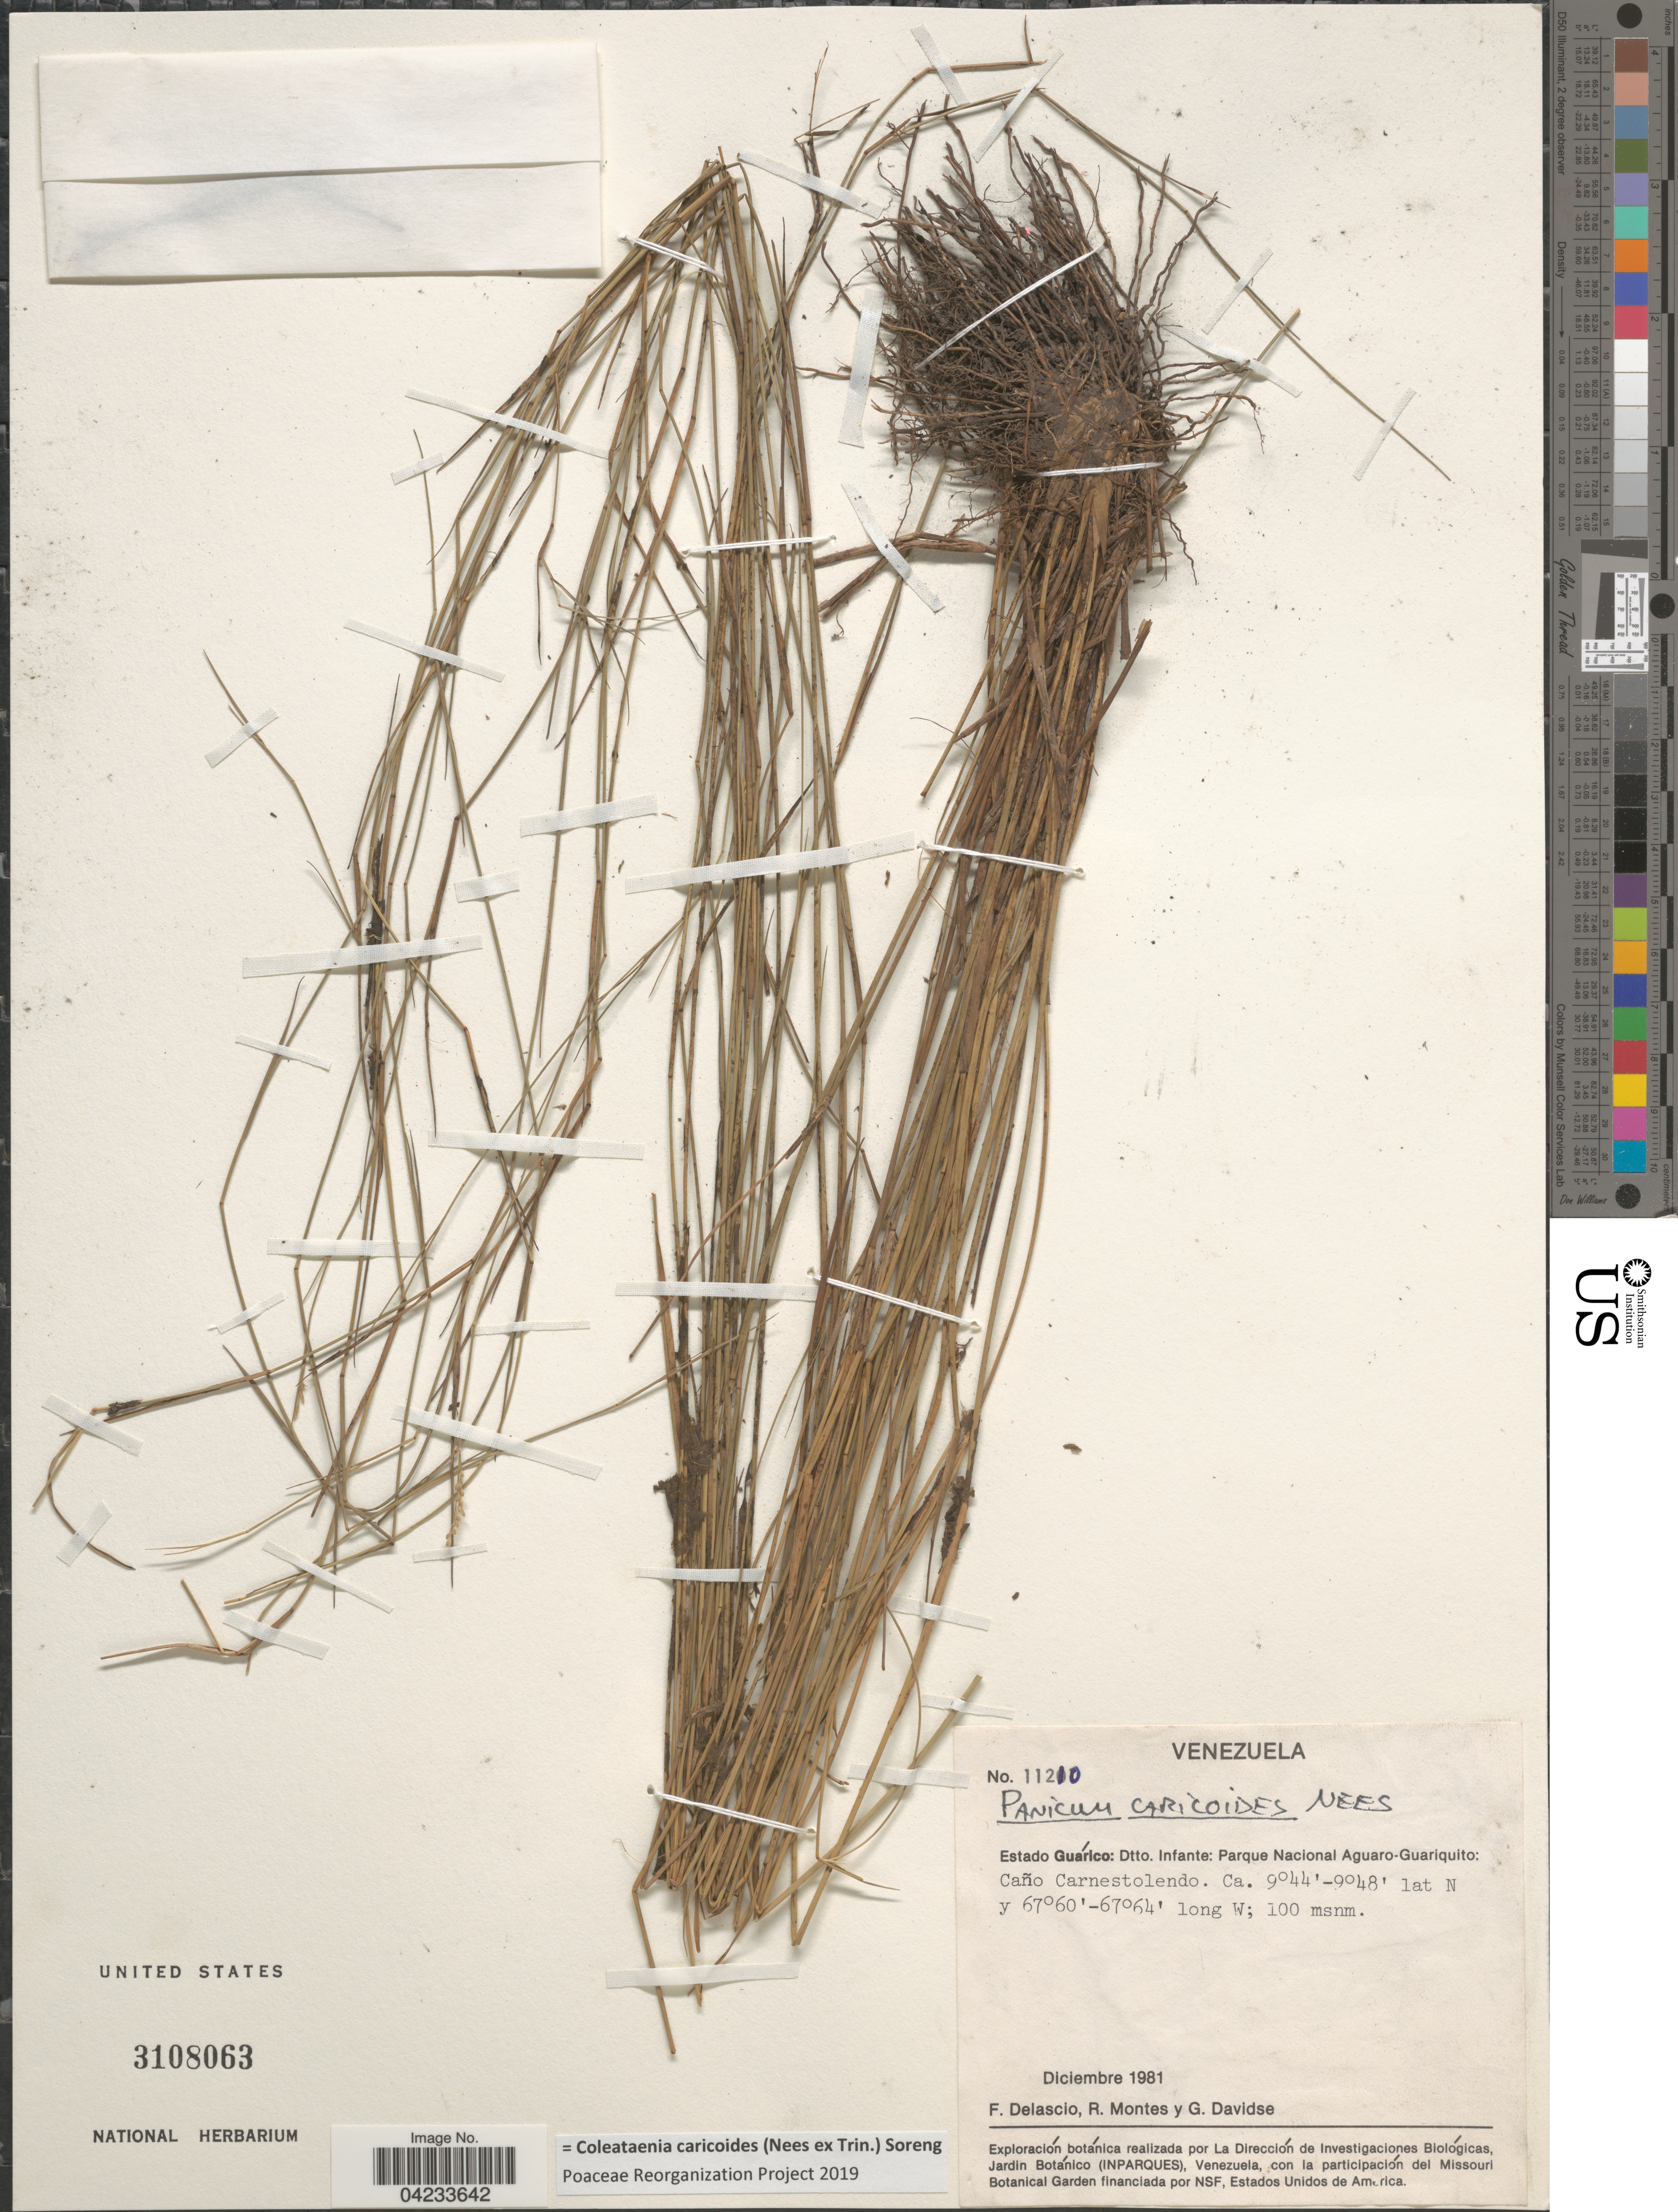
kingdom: Plantae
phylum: Tracheophyta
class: Liliopsida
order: Poales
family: Poaceae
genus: Coleataenia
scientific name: Coleataenia caricoides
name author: (Nees ex Trin.) Soreng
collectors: F. Delascio C., R. Montes & G. Davidse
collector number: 11210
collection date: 1981-12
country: Venezuela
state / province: Guarico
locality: Dtto. Infante: Parque Nacional Aguaro-Guariquito: Caño Carnestolendo. Exploración botánica realizada por La Dirección de Investigaciones Biológicas.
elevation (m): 100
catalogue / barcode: US 3108063